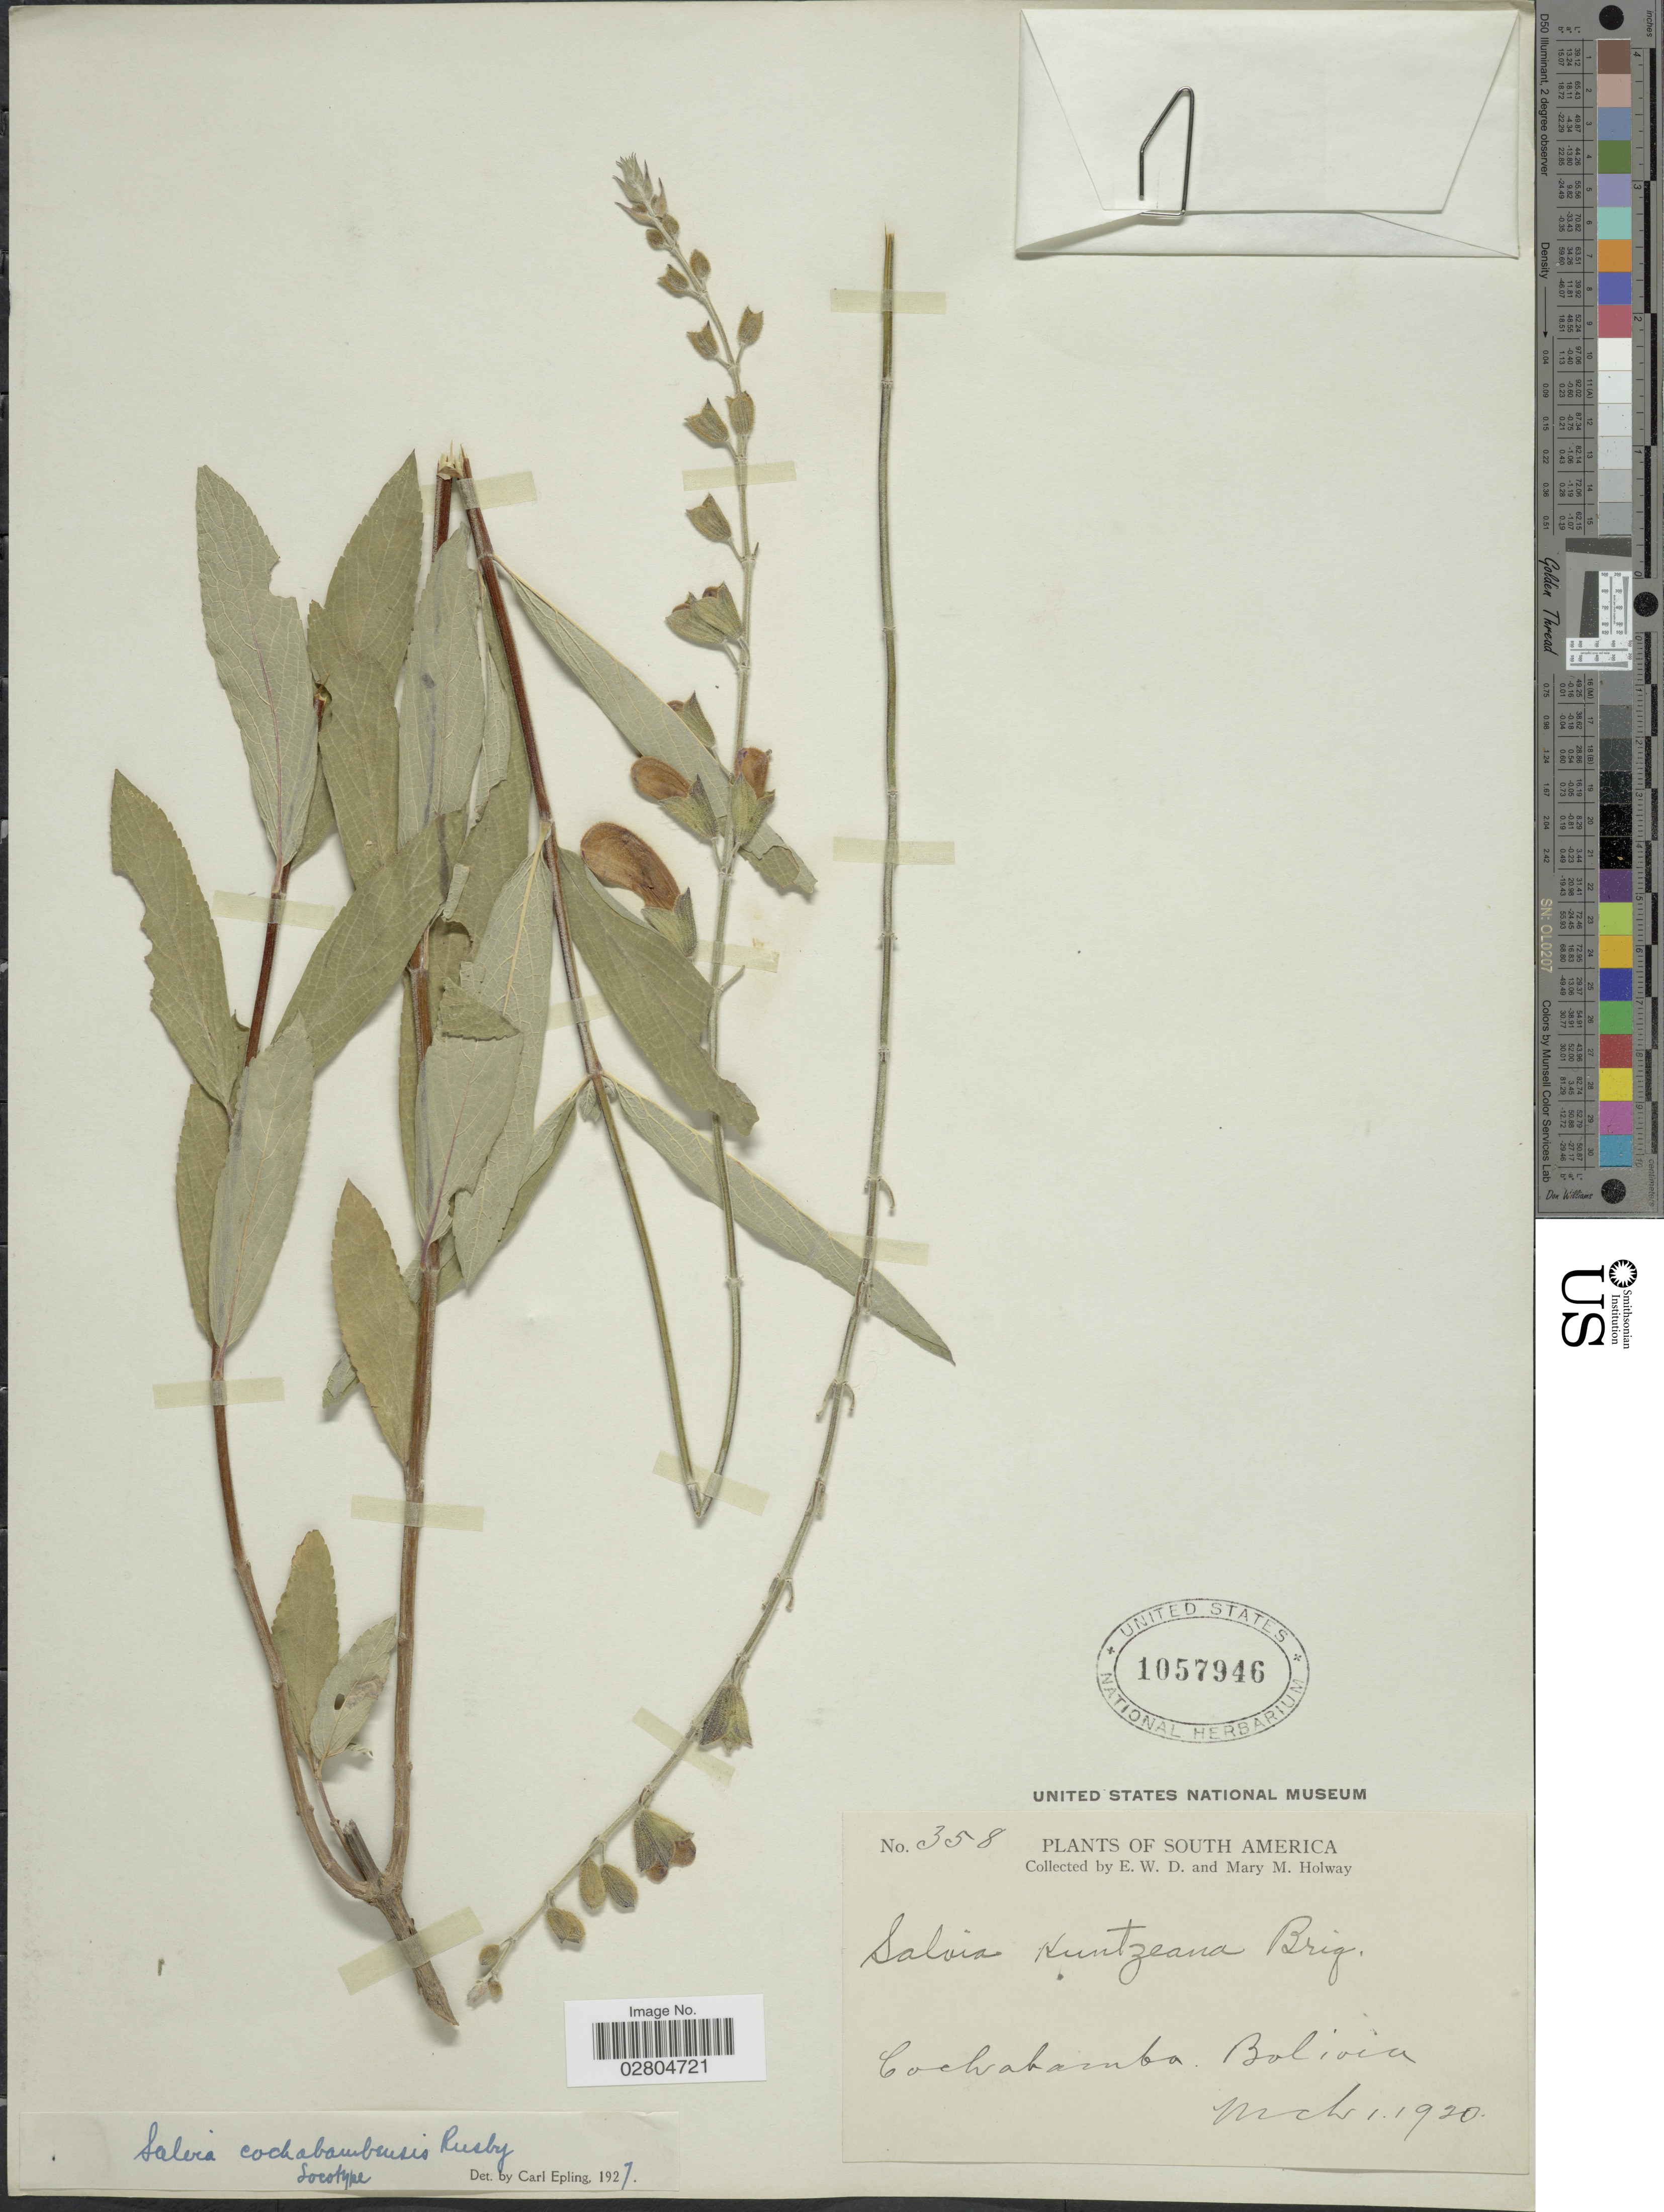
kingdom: Plantae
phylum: Tracheophyta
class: Magnoliopsida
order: Lamiales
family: Lamiaceae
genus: Salvia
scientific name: Salvia orbignaei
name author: Benth.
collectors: E. W. D. Holway & M. M. Holway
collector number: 358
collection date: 1920-03-01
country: Bolivia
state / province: Cochabamba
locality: South America.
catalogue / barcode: US 1057946